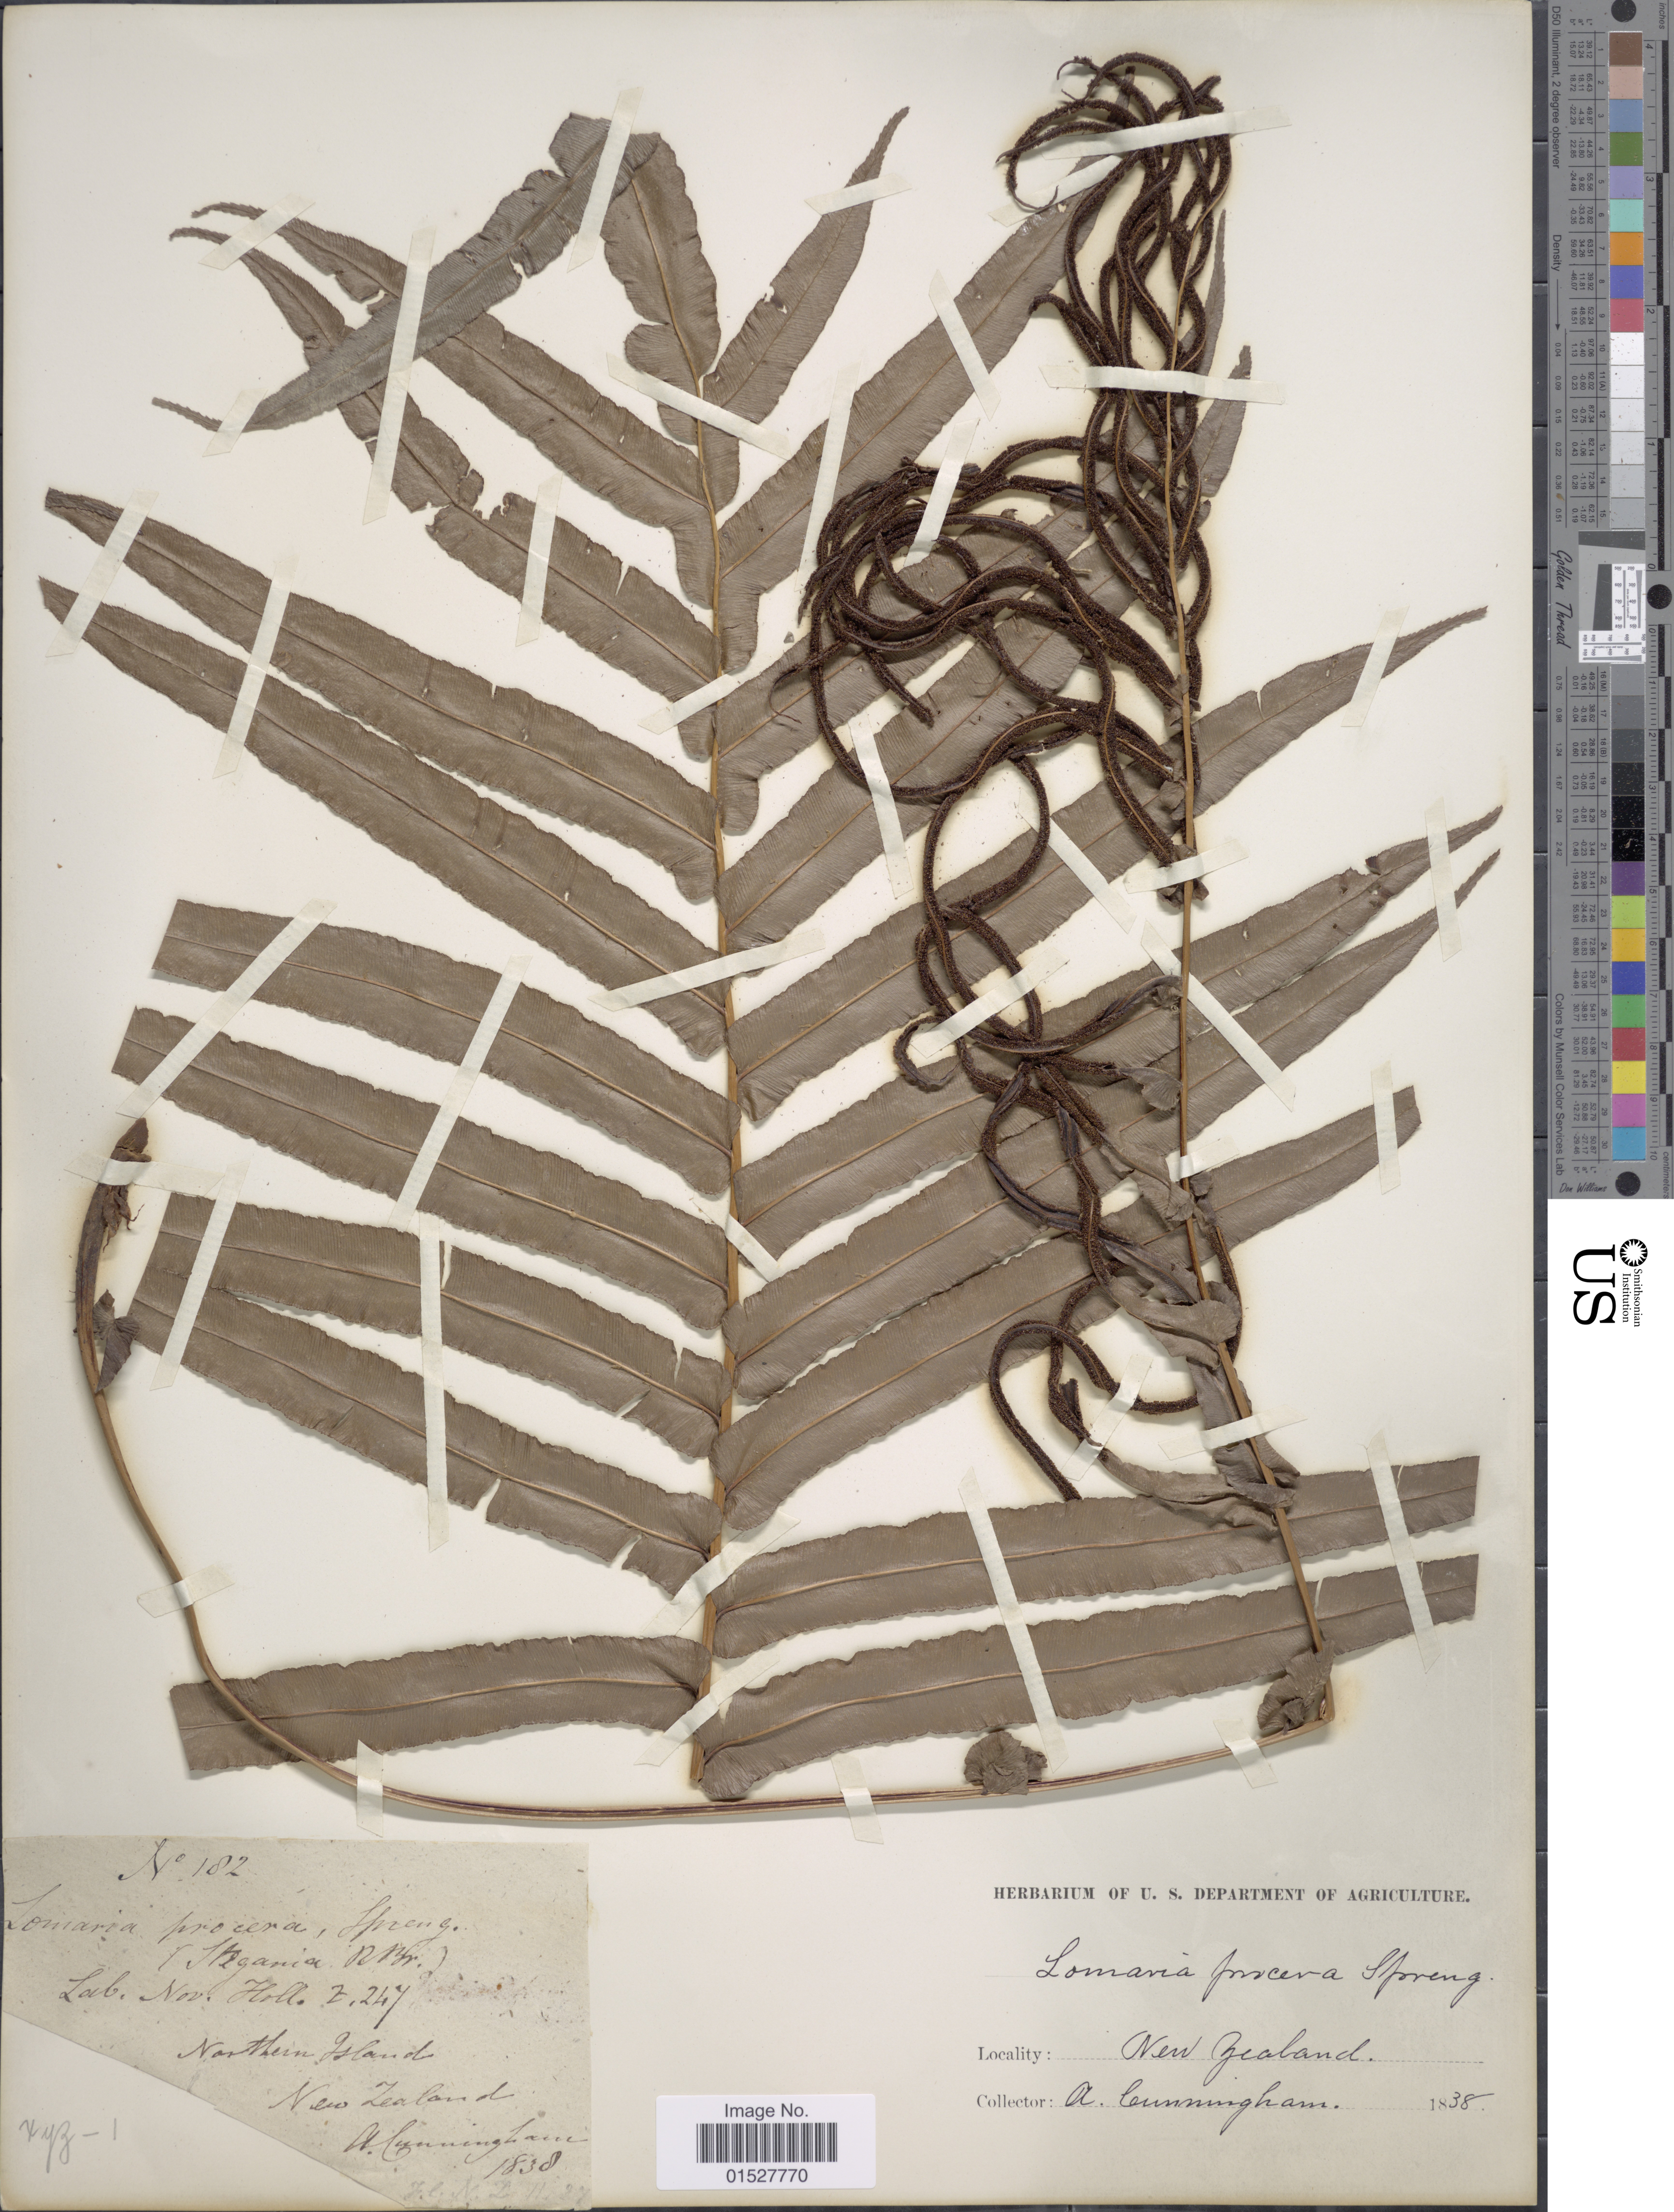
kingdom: Plantae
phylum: Tracheophyta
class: Polypodiopsida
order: Polypodiales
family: Blechnaceae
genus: Blechnum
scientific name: Blechnum capense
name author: (L.) Schltdl.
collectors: A. Cunningham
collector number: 182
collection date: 1838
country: New Zealand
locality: Northern Island.